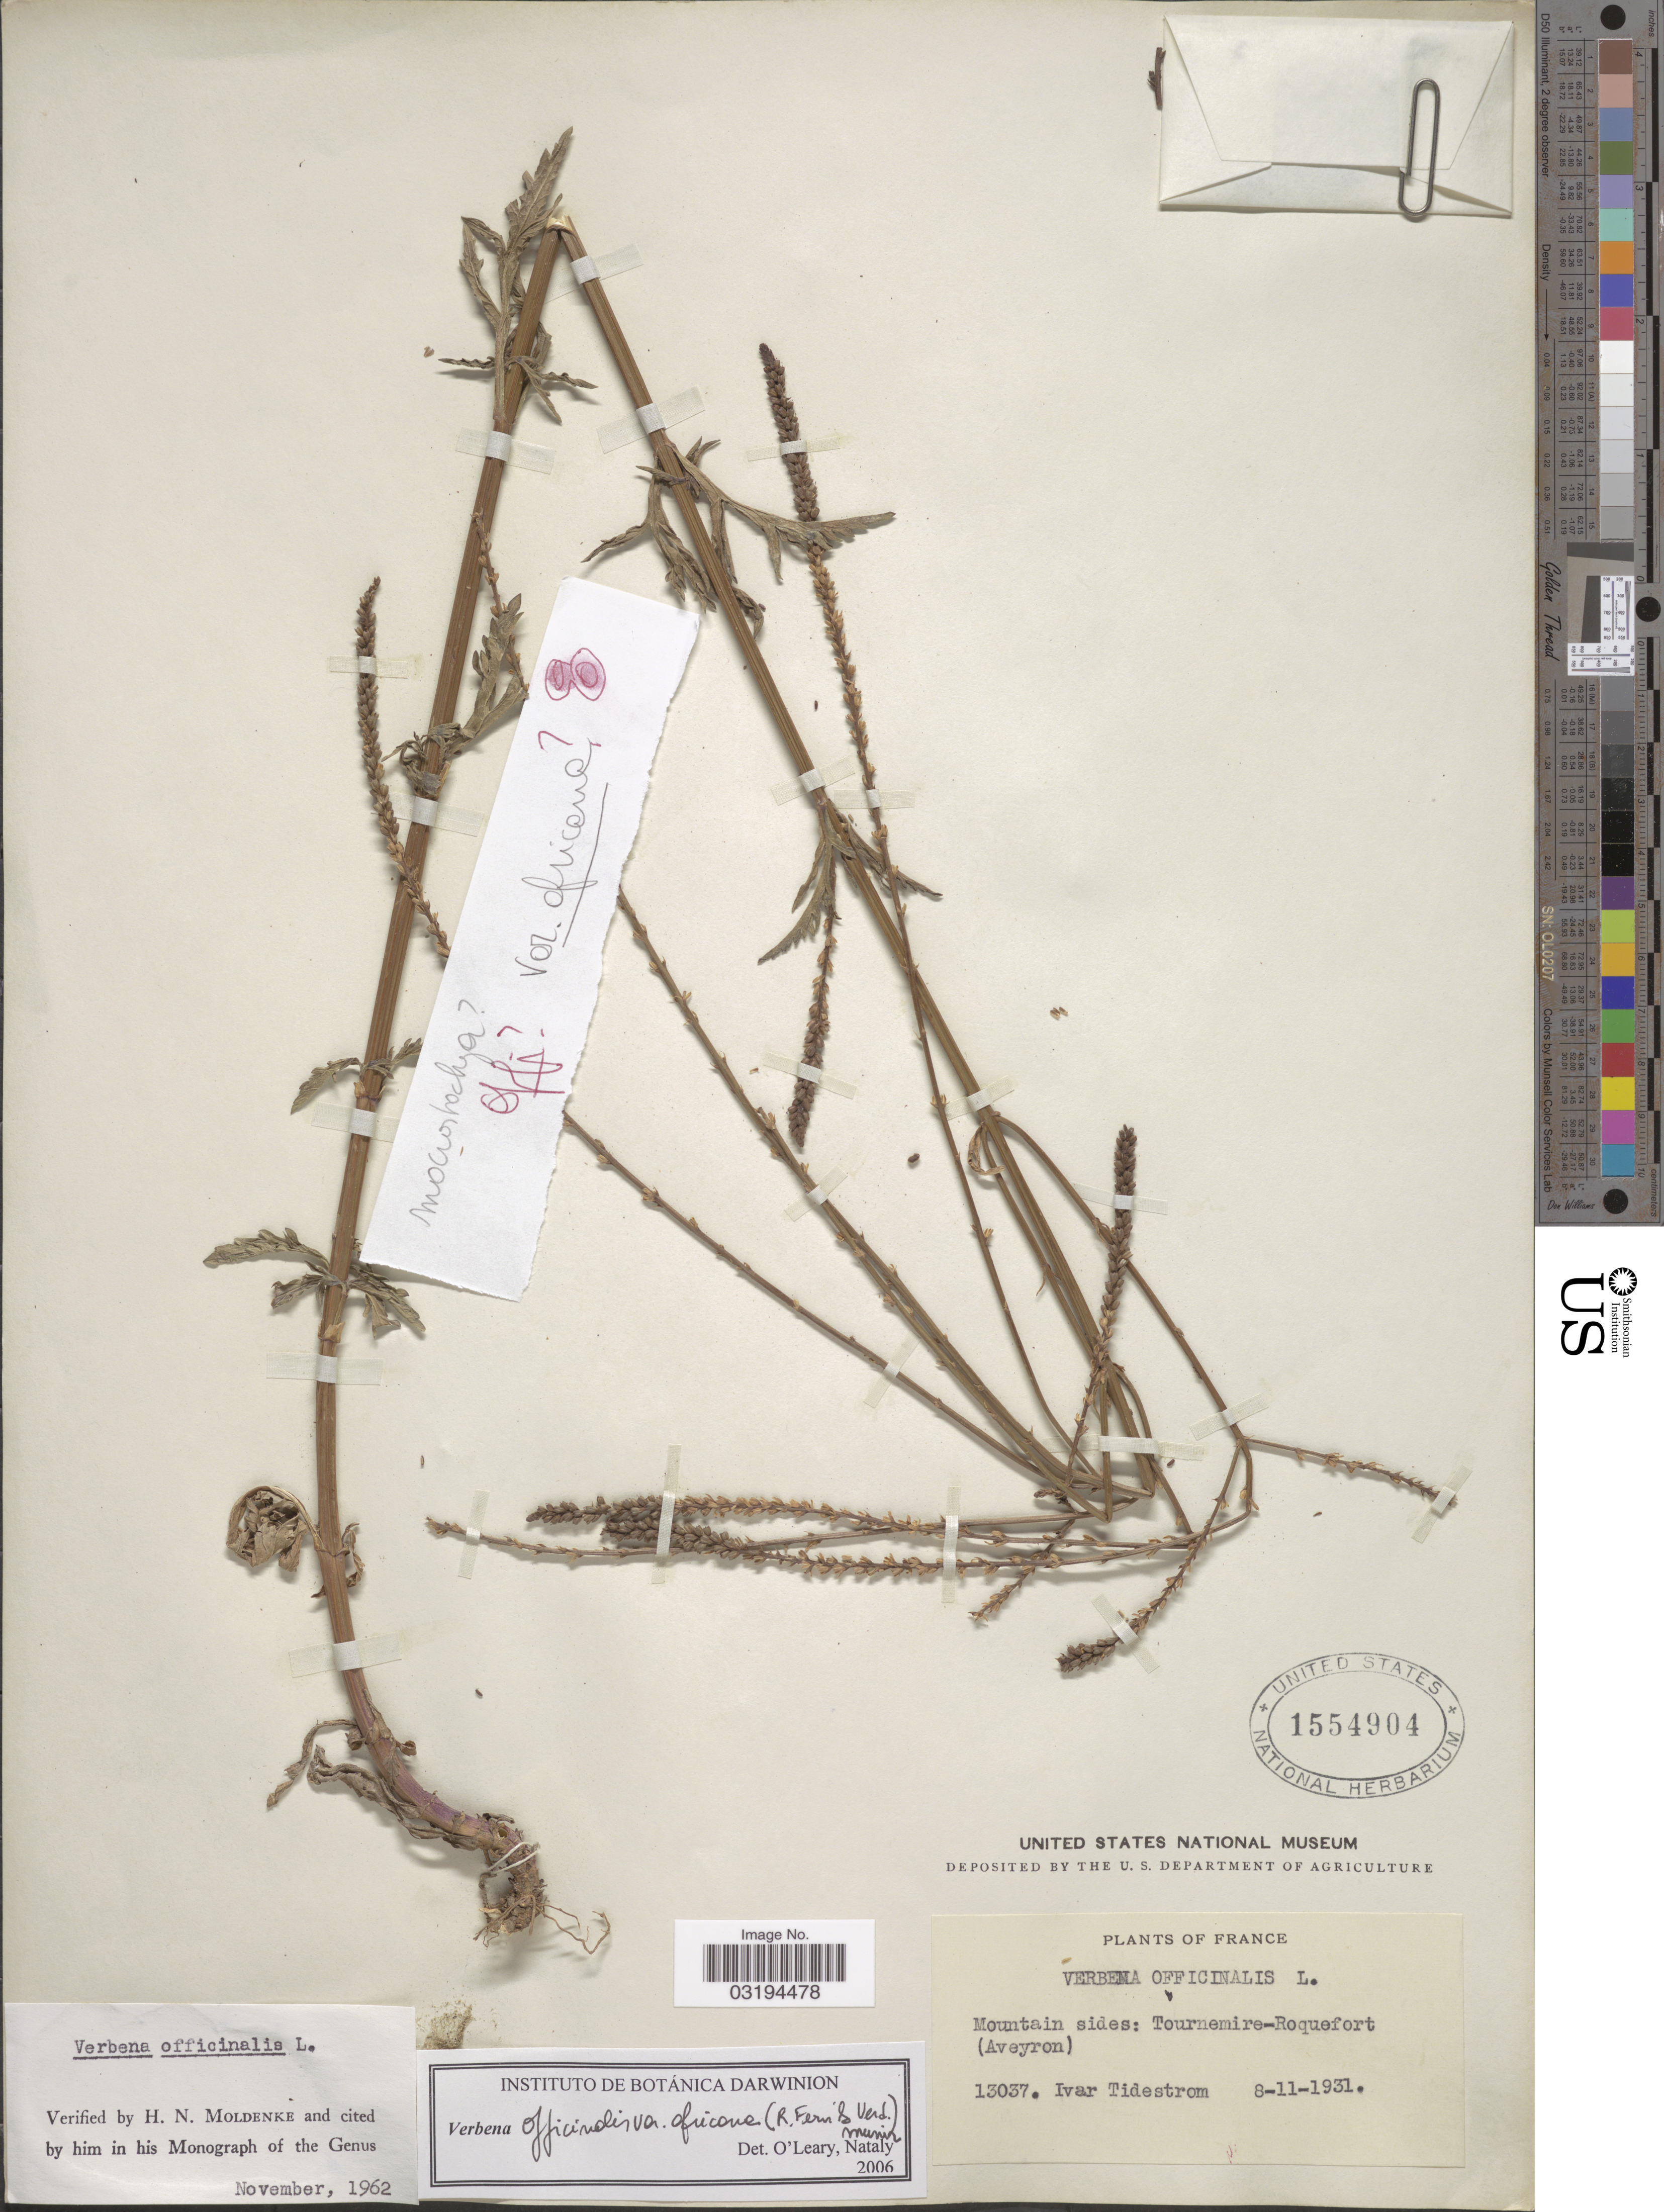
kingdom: Plantae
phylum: Tracheophyta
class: Magnoliopsida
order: Lamiales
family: Verbenaceae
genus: Verbena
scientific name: Verbena officinalis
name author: L.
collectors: I. F. Tidestrom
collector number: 13037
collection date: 1931-11-08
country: France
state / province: Occitanie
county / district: Aveyron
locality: Mountain sides: Tournemire-Roquefort (Aveyron).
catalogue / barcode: US 1554904